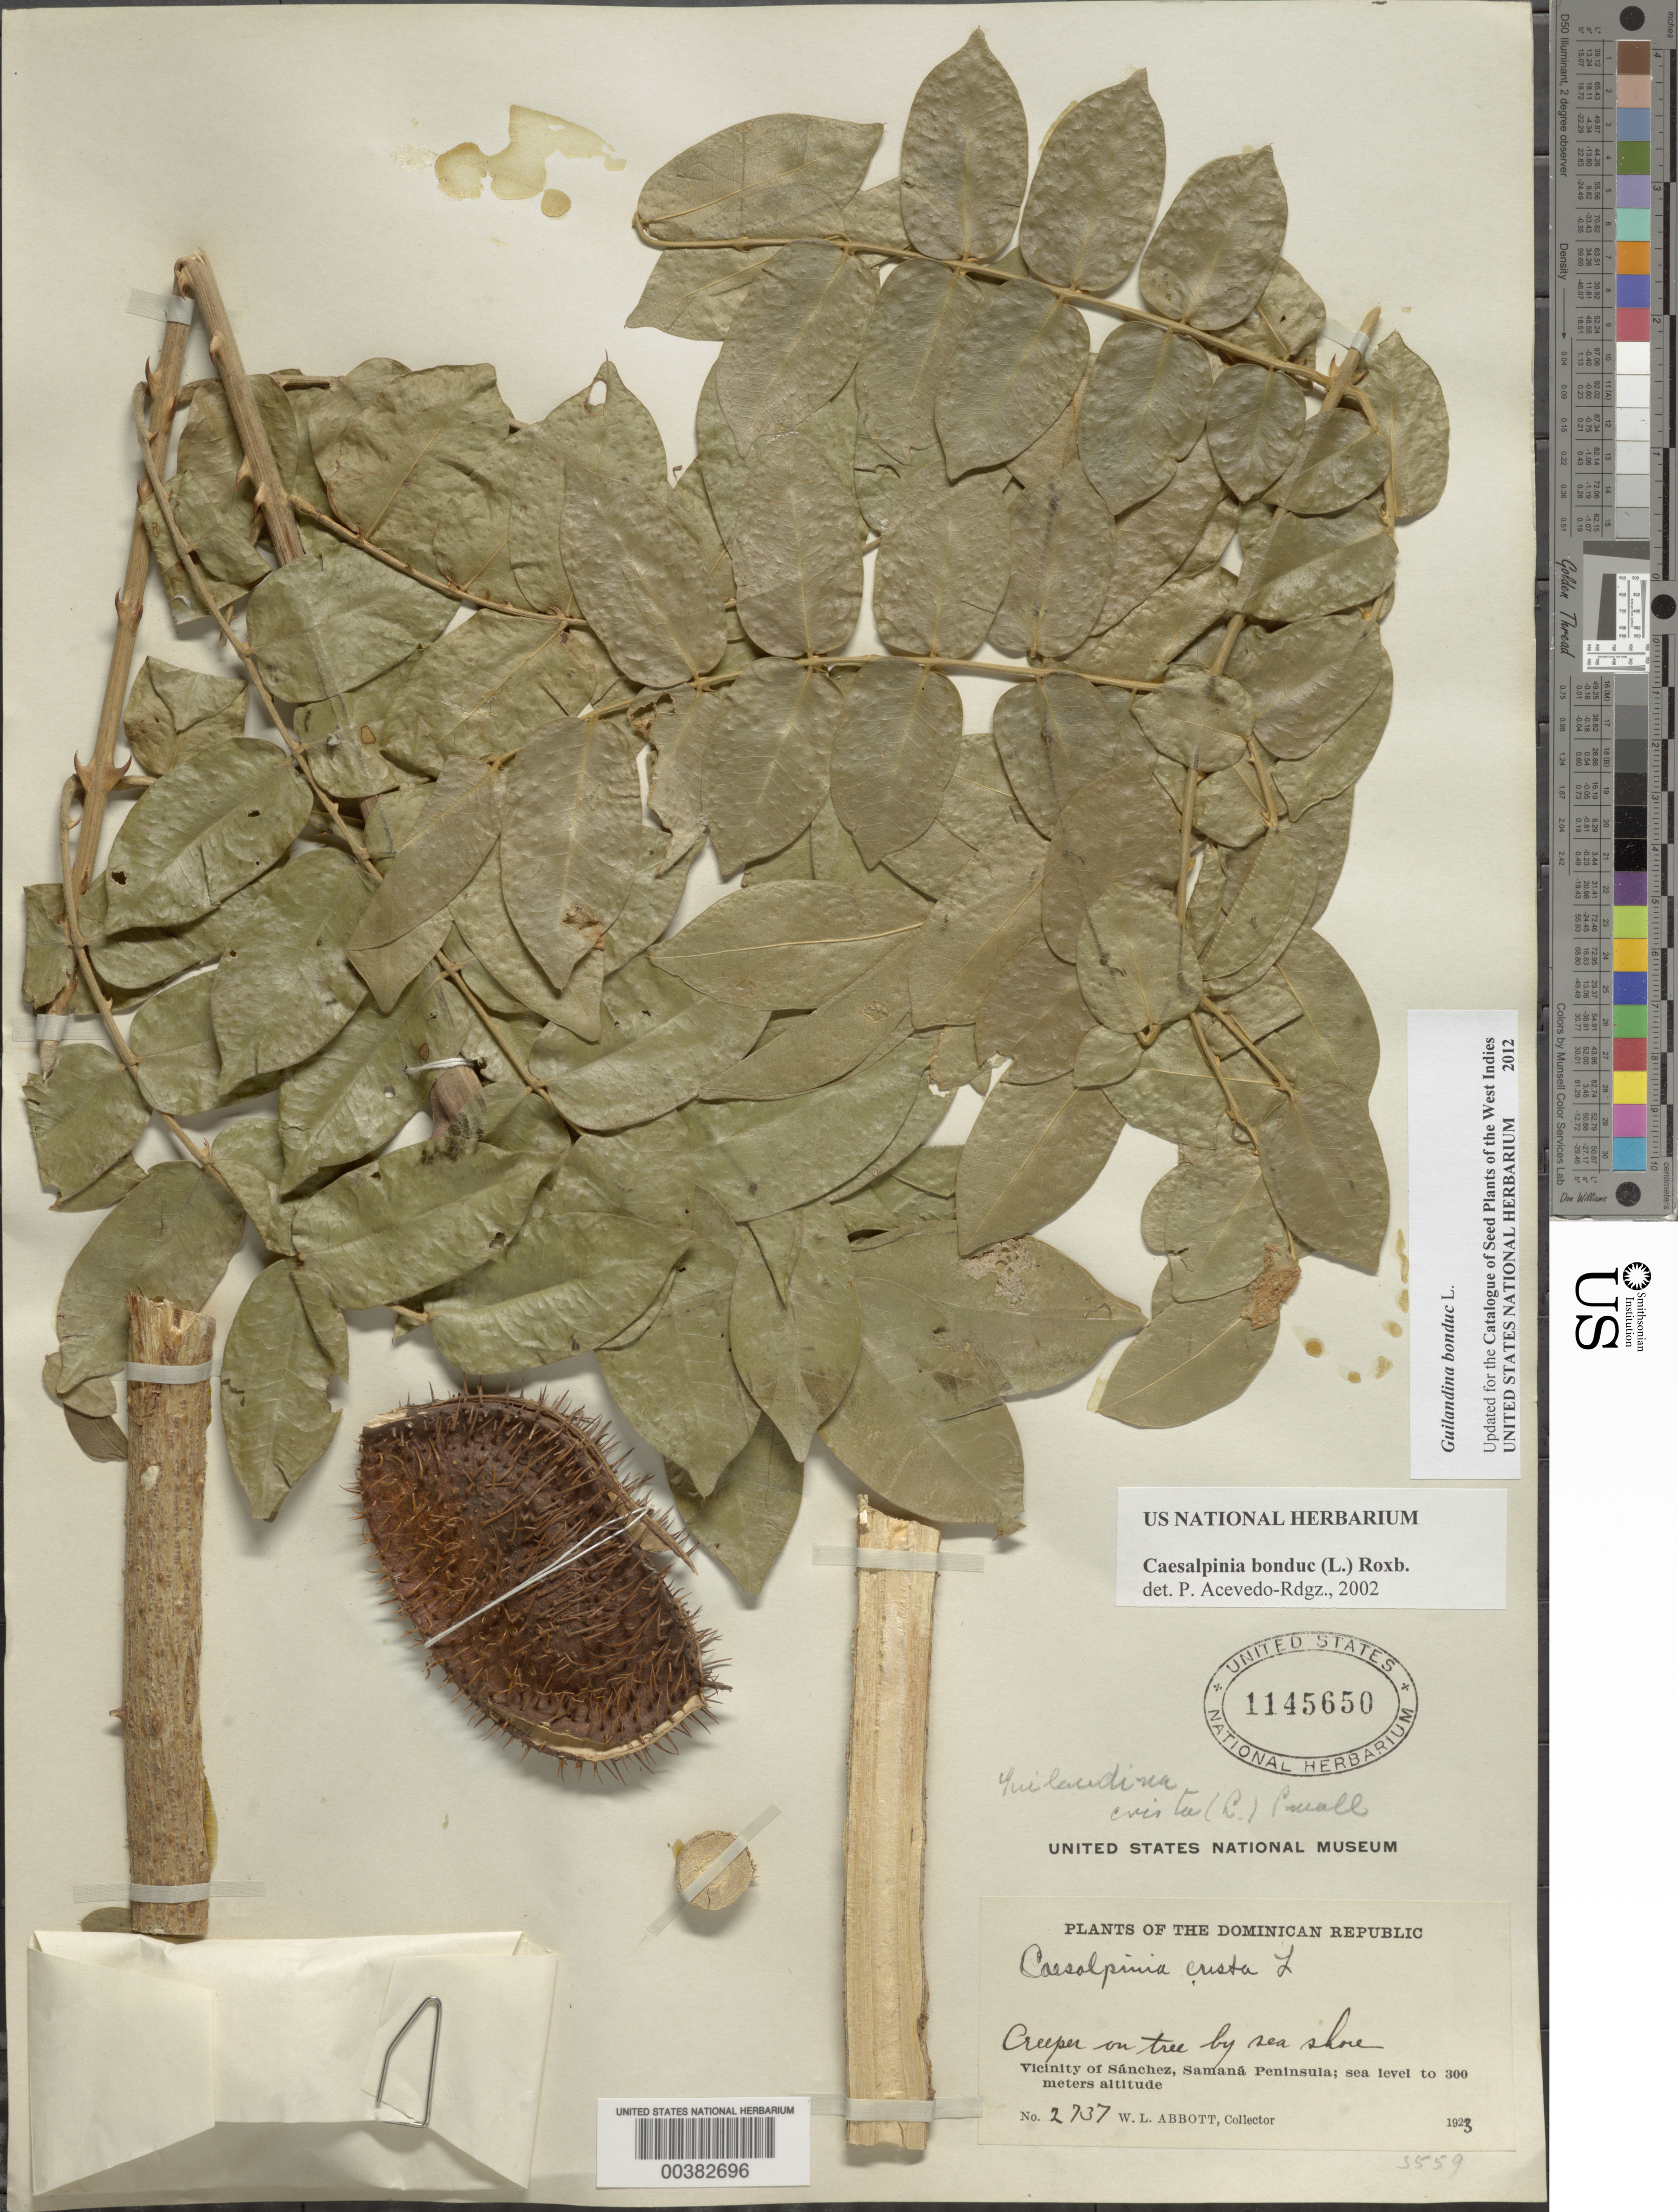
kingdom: Plantae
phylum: Tracheophyta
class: Magnoliopsida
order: Fabales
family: Fabaceae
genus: Guilandina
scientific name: Guilandina bonduc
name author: L.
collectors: W. L. Abbott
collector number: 2737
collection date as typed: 1923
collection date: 1923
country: Dominican Republic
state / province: Samaná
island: Hispaniola Island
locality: Vicinity of sanchez, samana peninsula [Samana Peninsula]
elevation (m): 0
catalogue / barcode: US 1145650